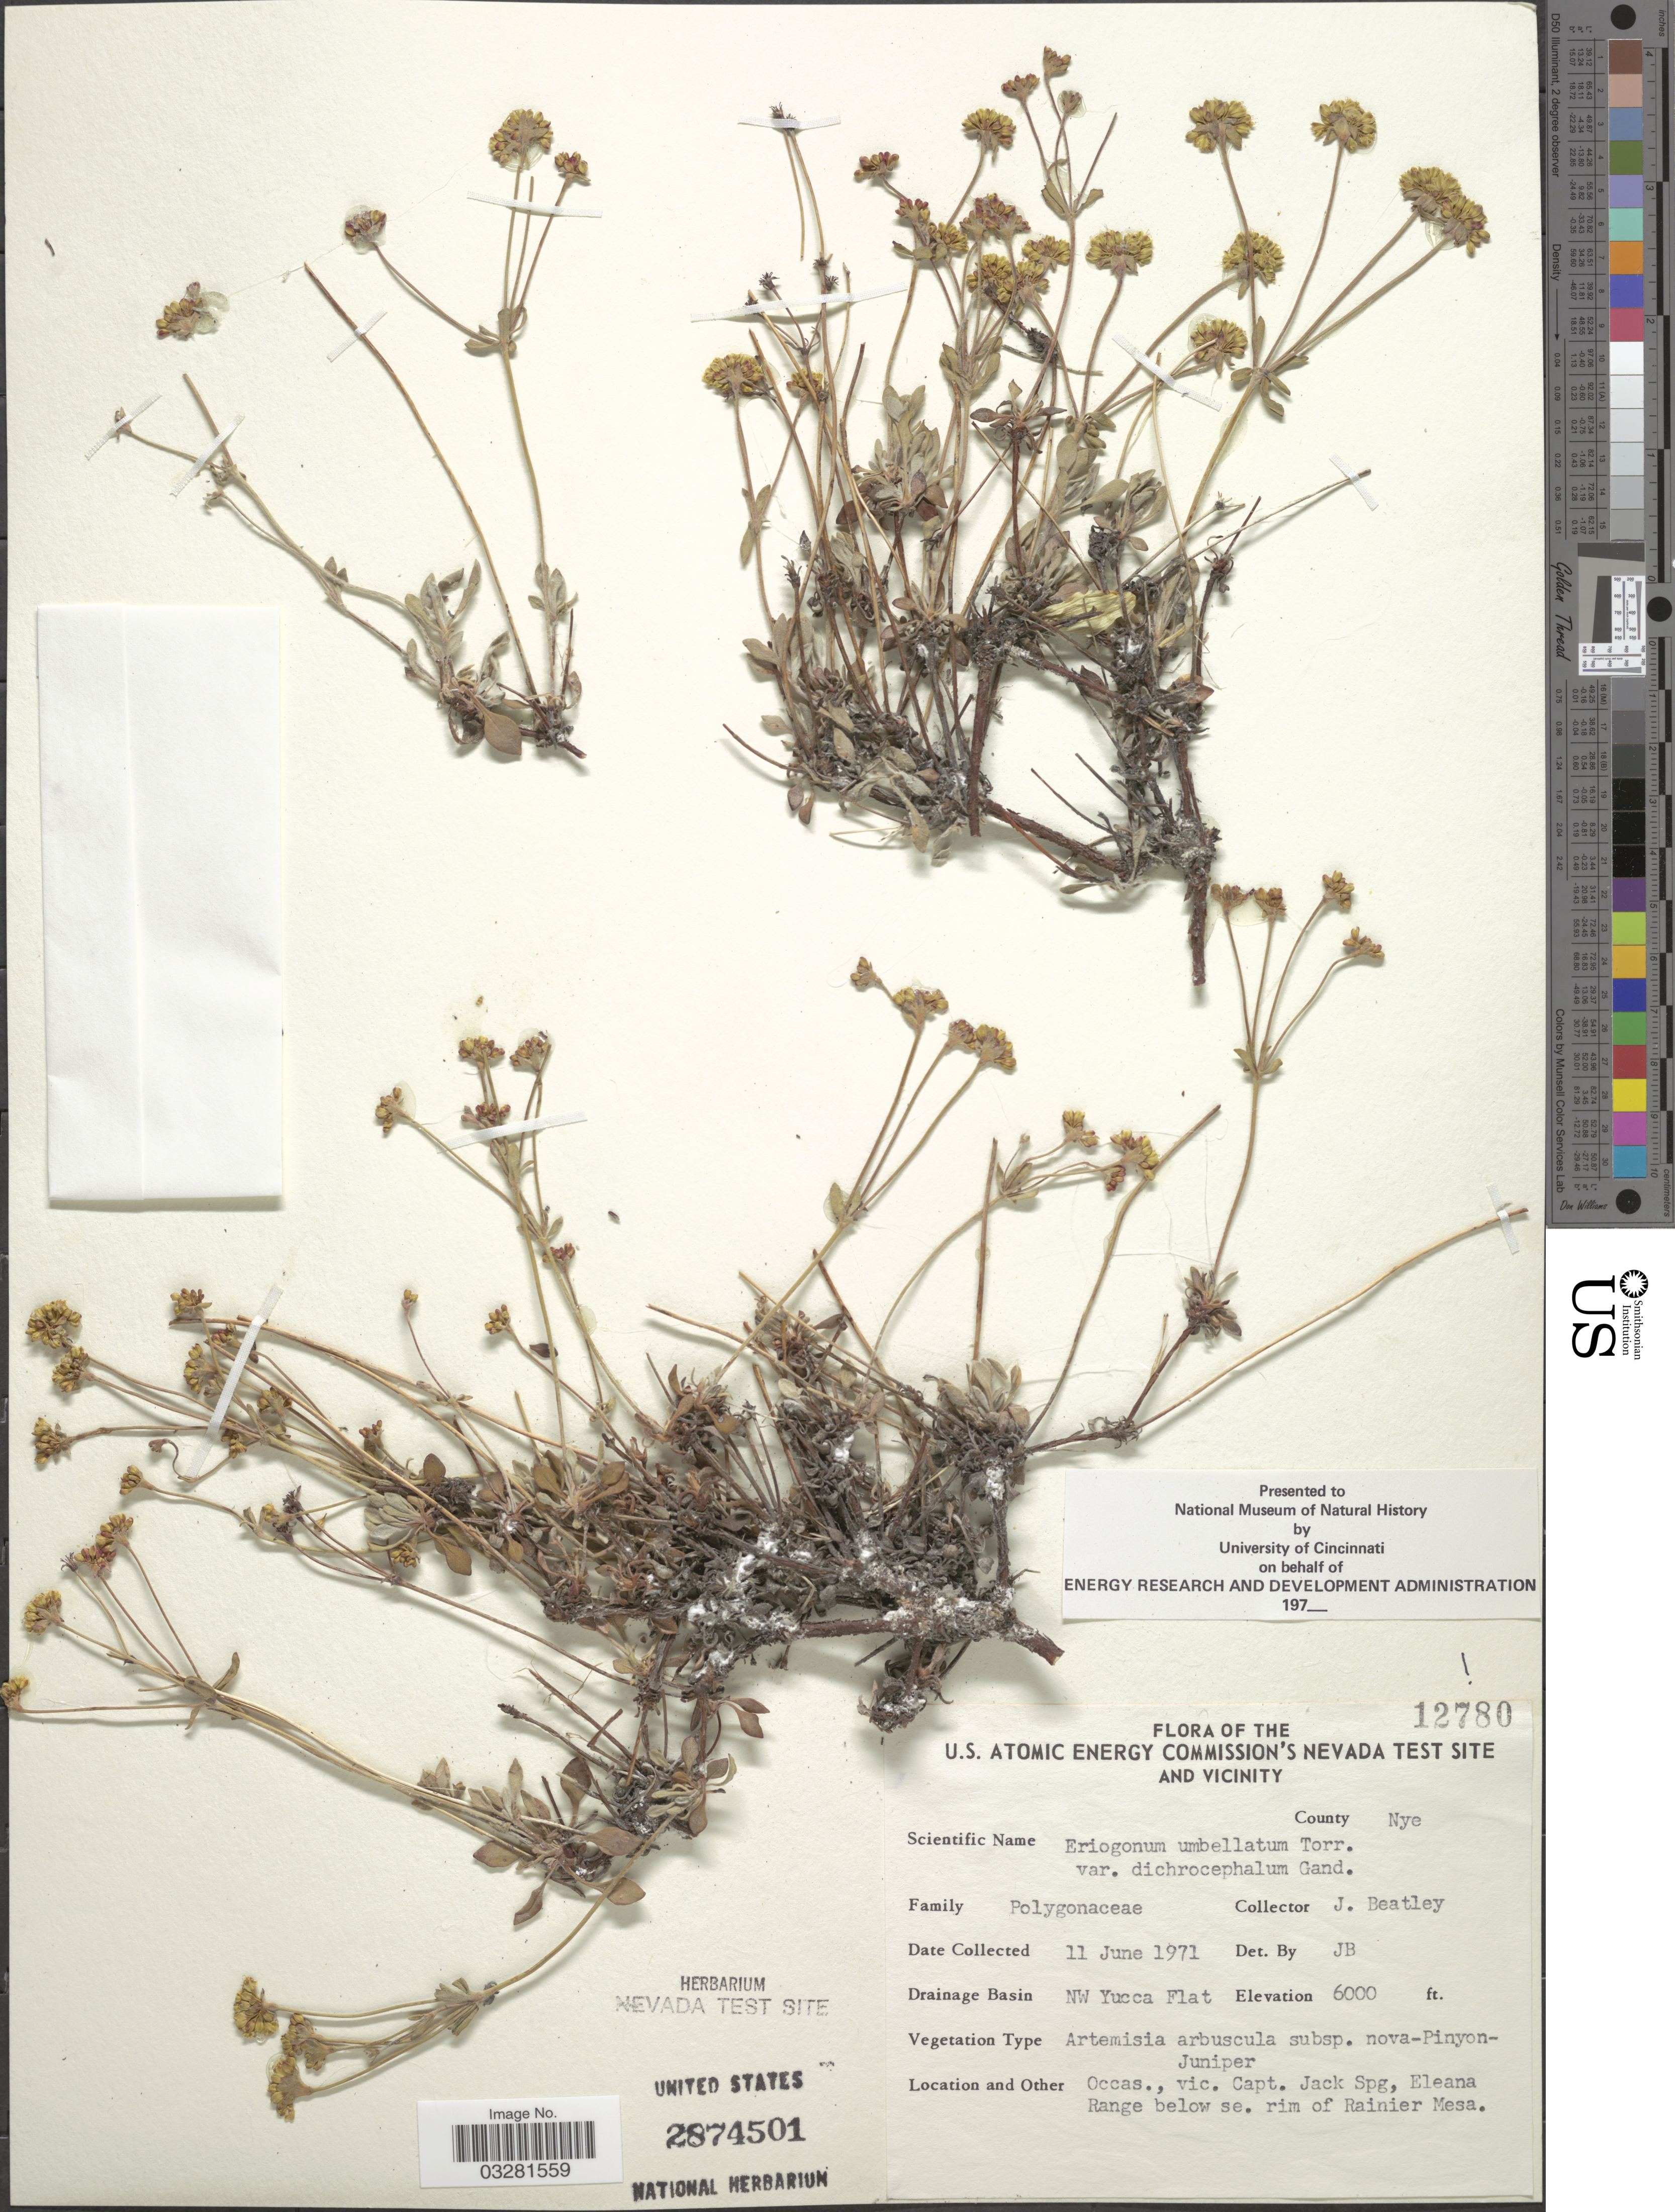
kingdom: Plantae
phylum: Tracheophyta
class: Magnoliopsida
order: Caryophyllales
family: Polygonaceae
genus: Eriogonum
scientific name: Eriogonum umbellatum var. dichrocephalum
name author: Gand.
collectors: J. C. Beatley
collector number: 12780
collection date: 1971-06-11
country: United States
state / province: Nevada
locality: U. S. Atomic Energy Commission's Nevada Test Site and Vicinity. County Nye. Drainage Basin NW Yucca Flat. Vic. Capt. Jack Spg, Eleana Range below se. rim of Rainier Mesa.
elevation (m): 1829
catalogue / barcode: US 2874501